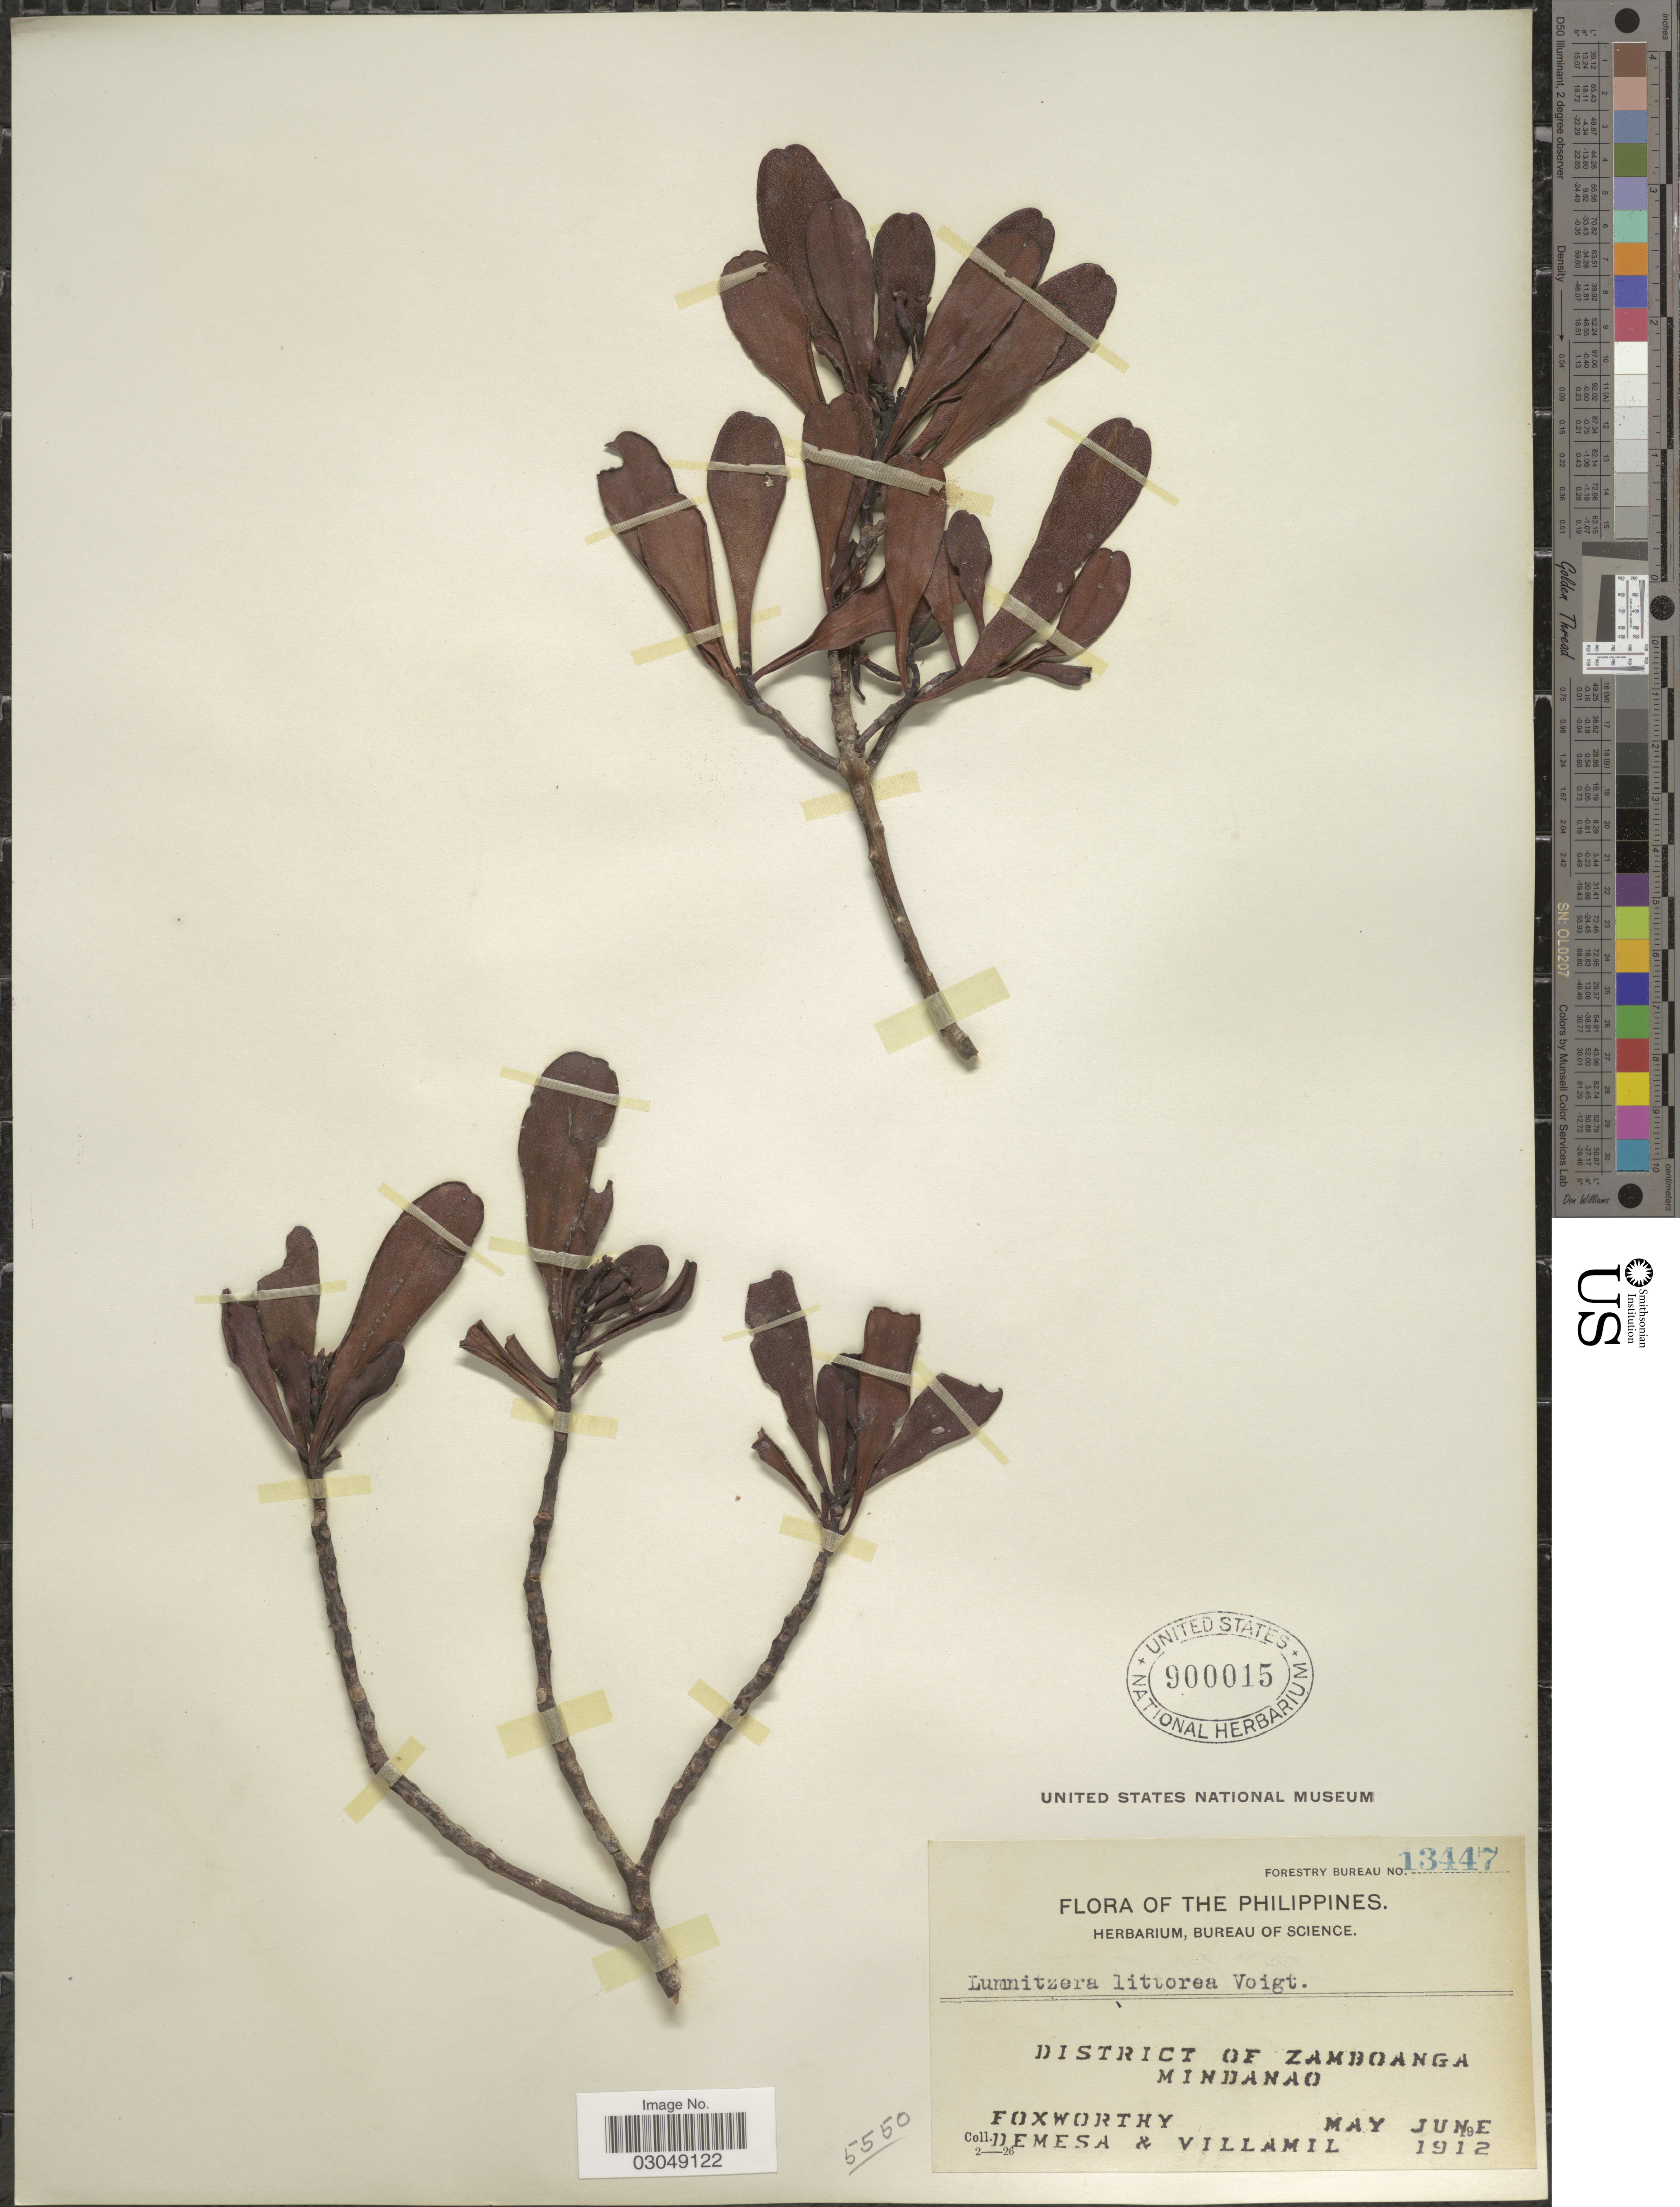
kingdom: Plantae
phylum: Tracheophyta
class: Magnoliopsida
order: Myrtales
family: Combretaceae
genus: Lumnitzera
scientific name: Lumnitzera littorea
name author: (Jack) Voight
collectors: Foxworthy, Demesa & Villamil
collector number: Forestry Bureau13447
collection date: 1912-05/1912-06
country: Philippines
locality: District of Zamboanga. Mindanao.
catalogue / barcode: US 900015